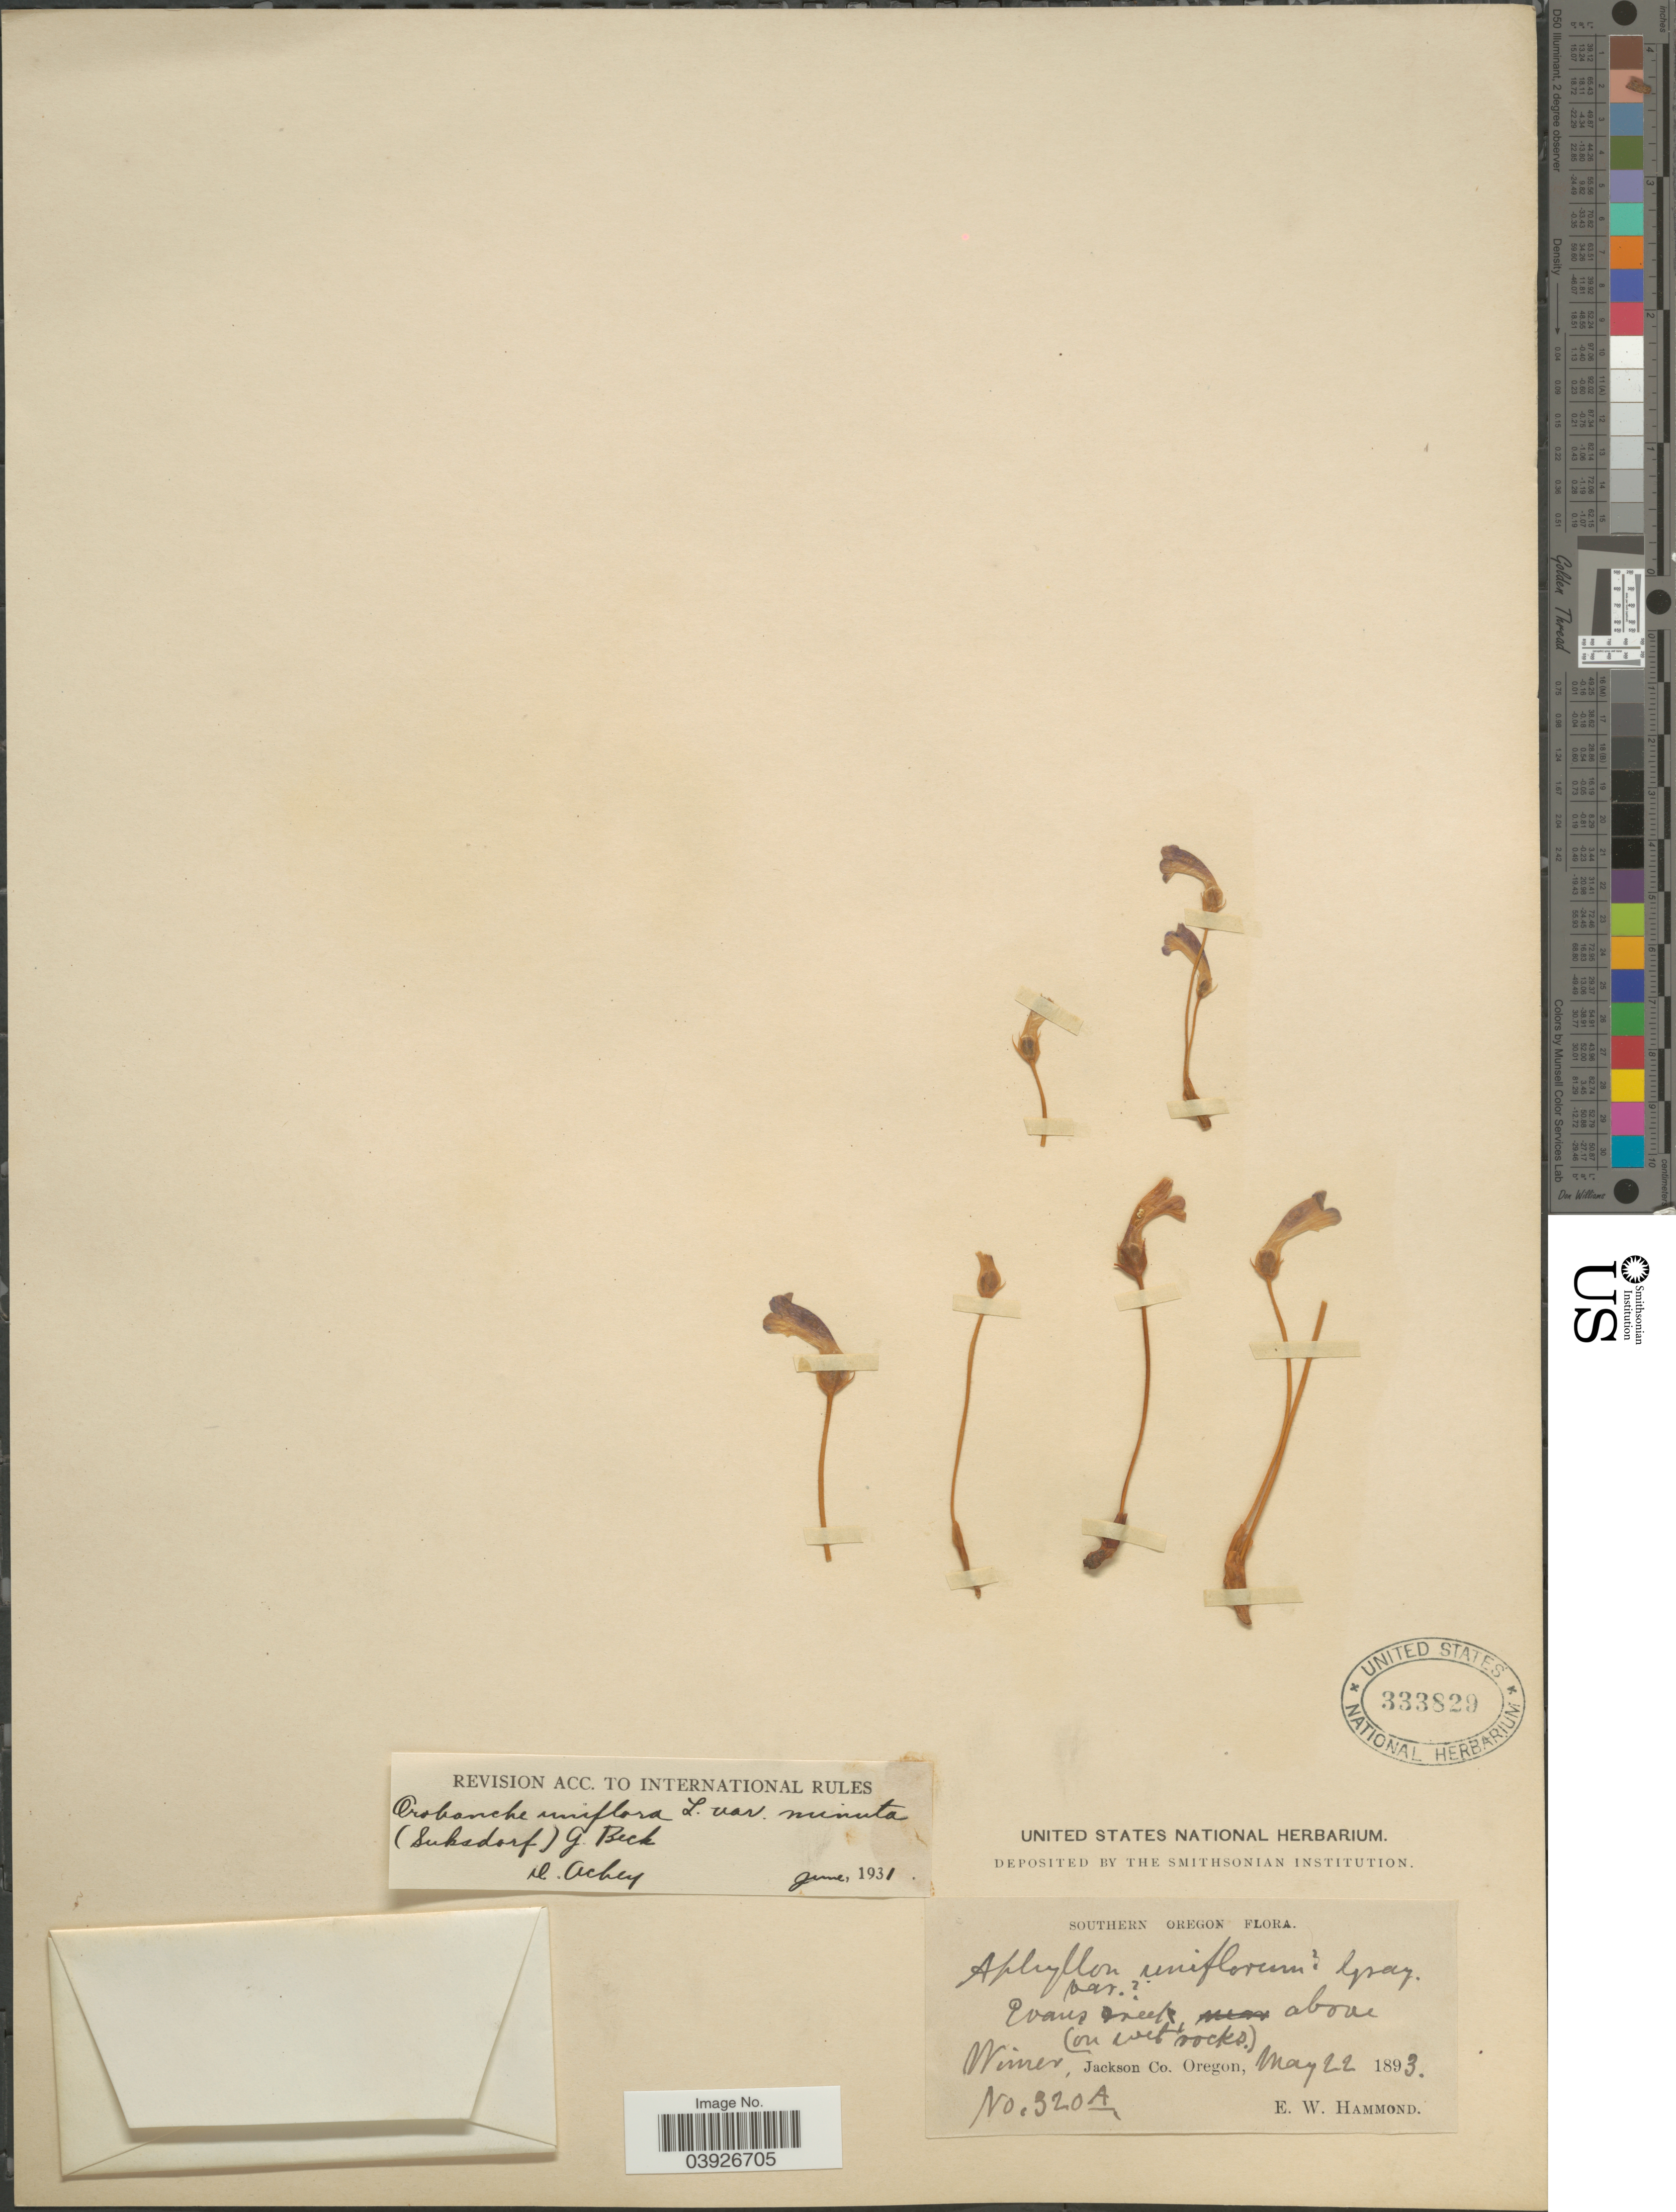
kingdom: Plantae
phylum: Tracheophyta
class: Magnoliopsida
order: Lamiales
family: Orobanchaceae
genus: Aphyllon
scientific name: Aphyllon minutum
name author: Suksd.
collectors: E. Hammond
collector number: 320A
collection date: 1893-05-22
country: United States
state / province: Oregon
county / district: Jackson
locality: Southern Oregon. Evans Creek above Wimer, Jackson Co.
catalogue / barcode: US 333829